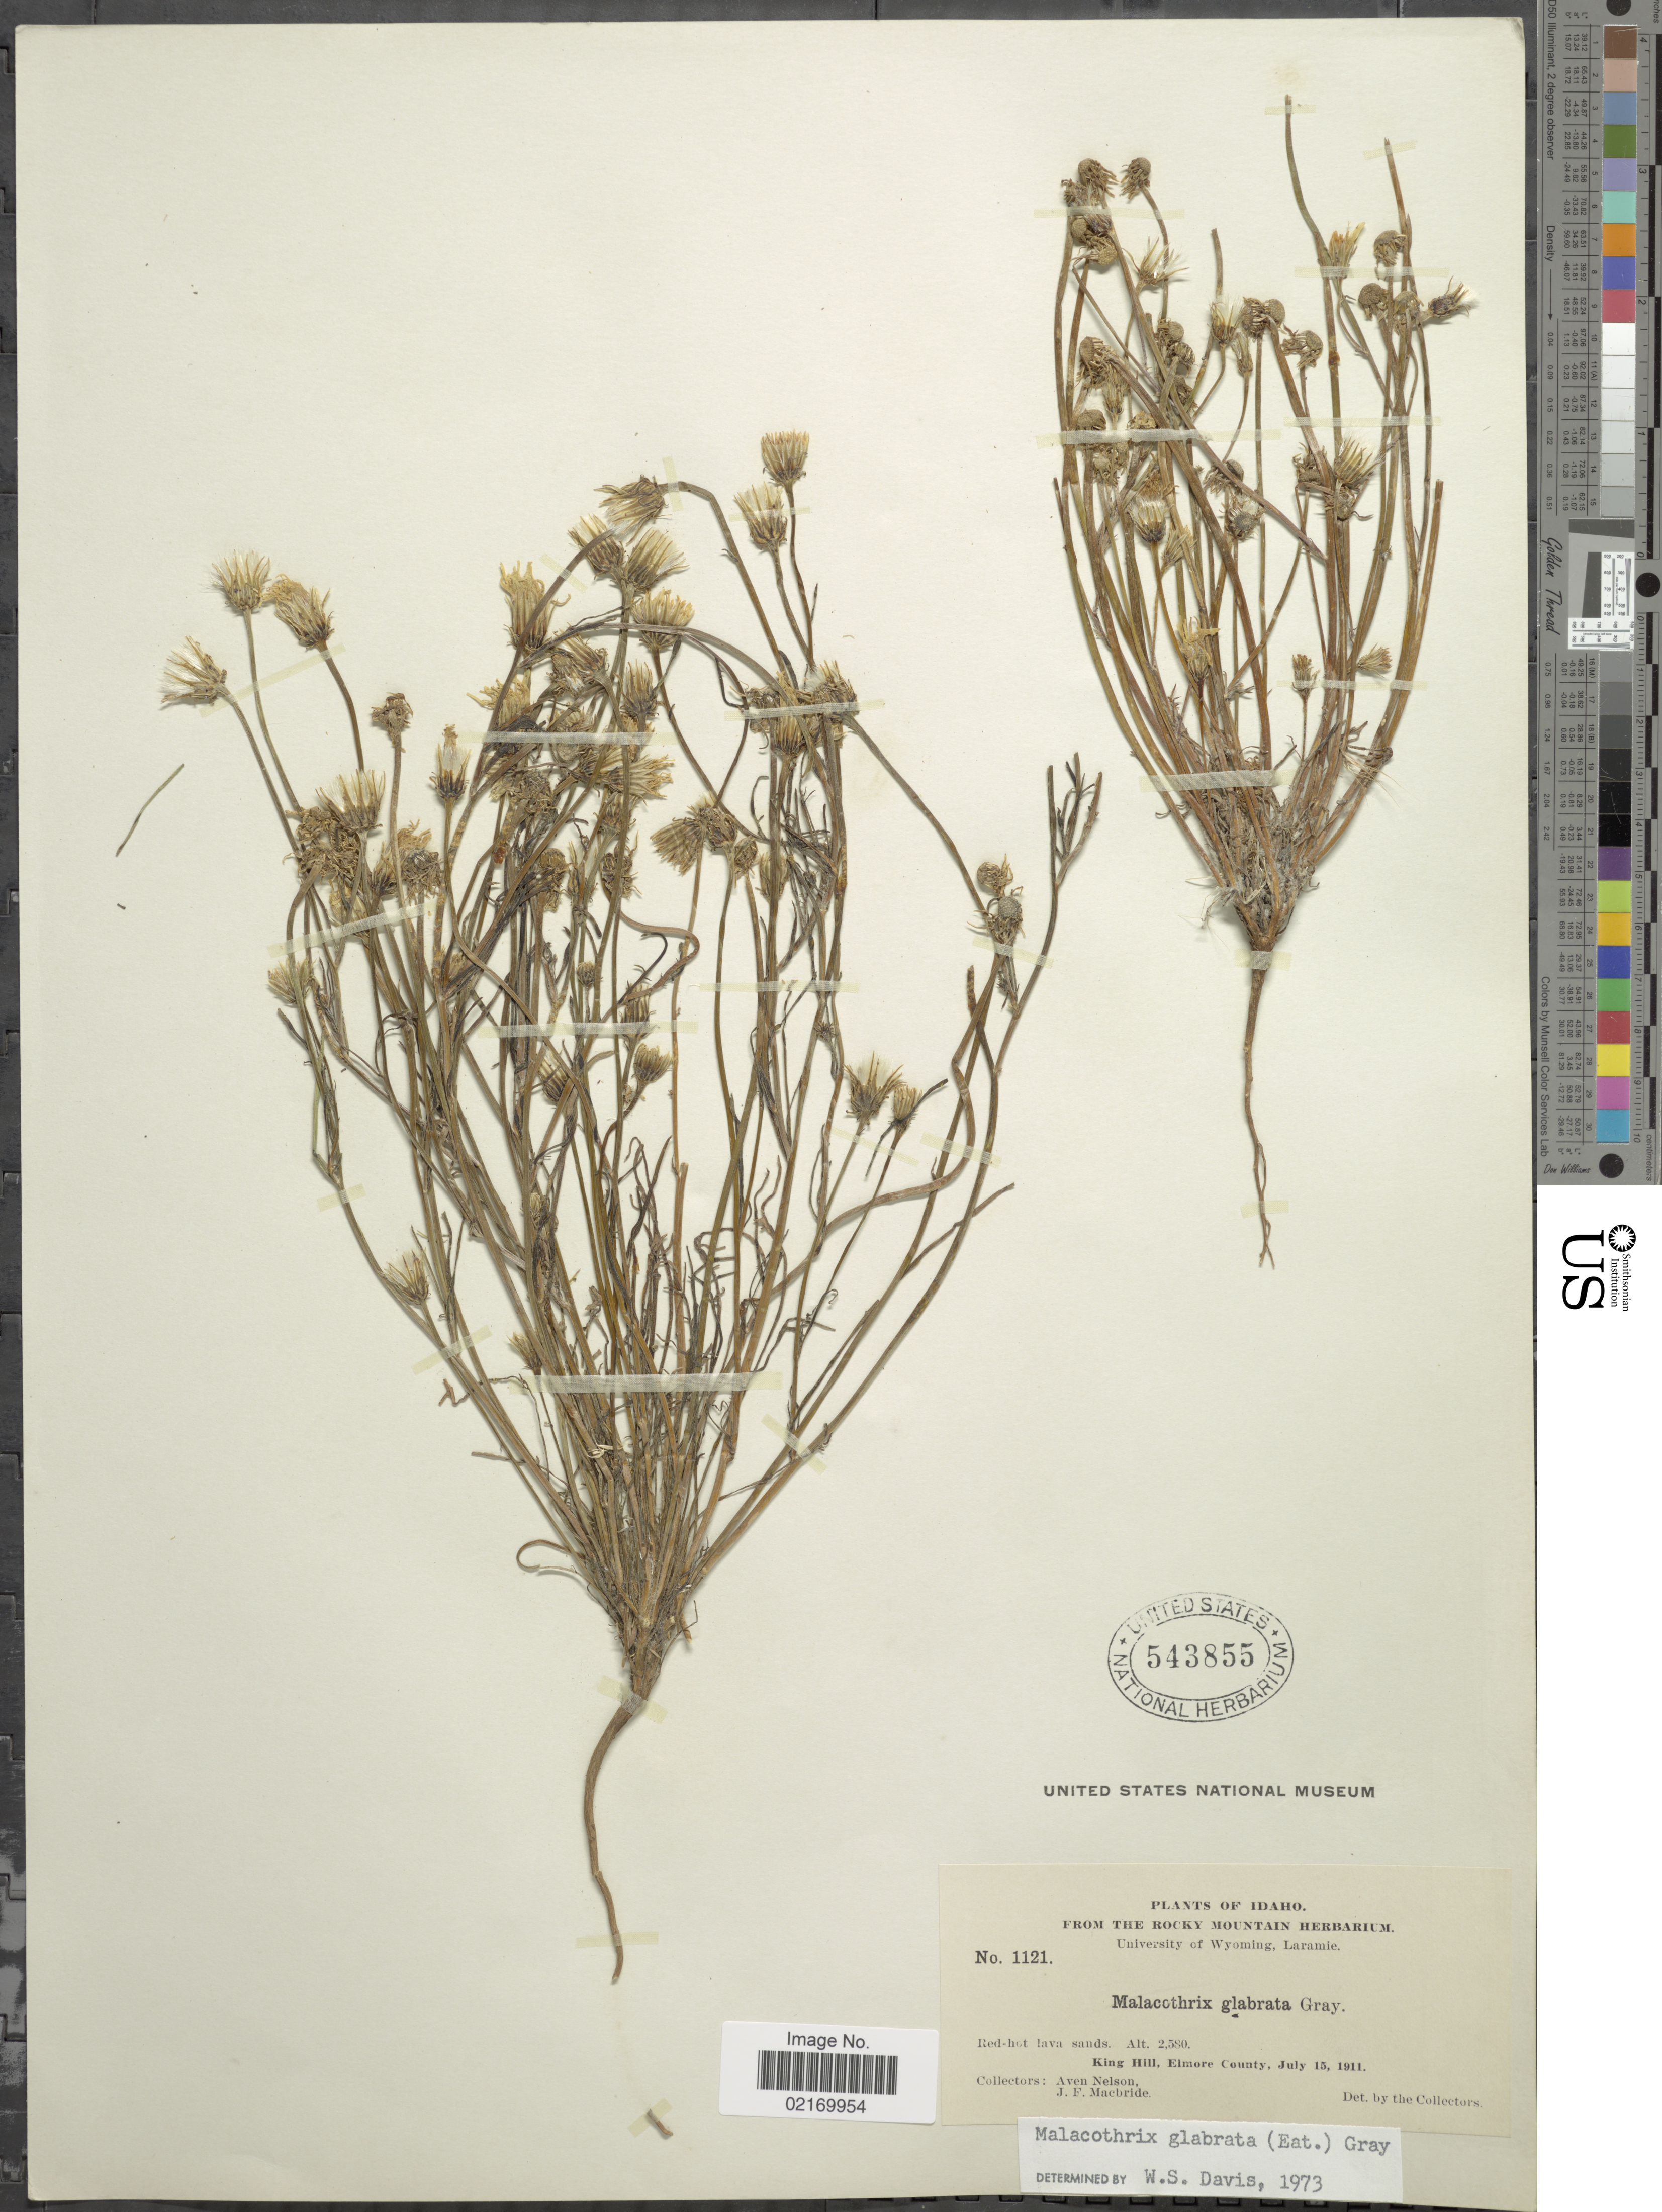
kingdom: Plantae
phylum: Tracheophyta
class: Magnoliopsida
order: Asterales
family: Asteraceae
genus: Malacothrix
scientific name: Malacothrix glabrata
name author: (A. Gray ex D.C. Eaton) A. Gray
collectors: A. Nelson & J. F. Macbride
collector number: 1121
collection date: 1911-07-15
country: United States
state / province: Idaho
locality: King Hill, Elmore County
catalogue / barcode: US 543855